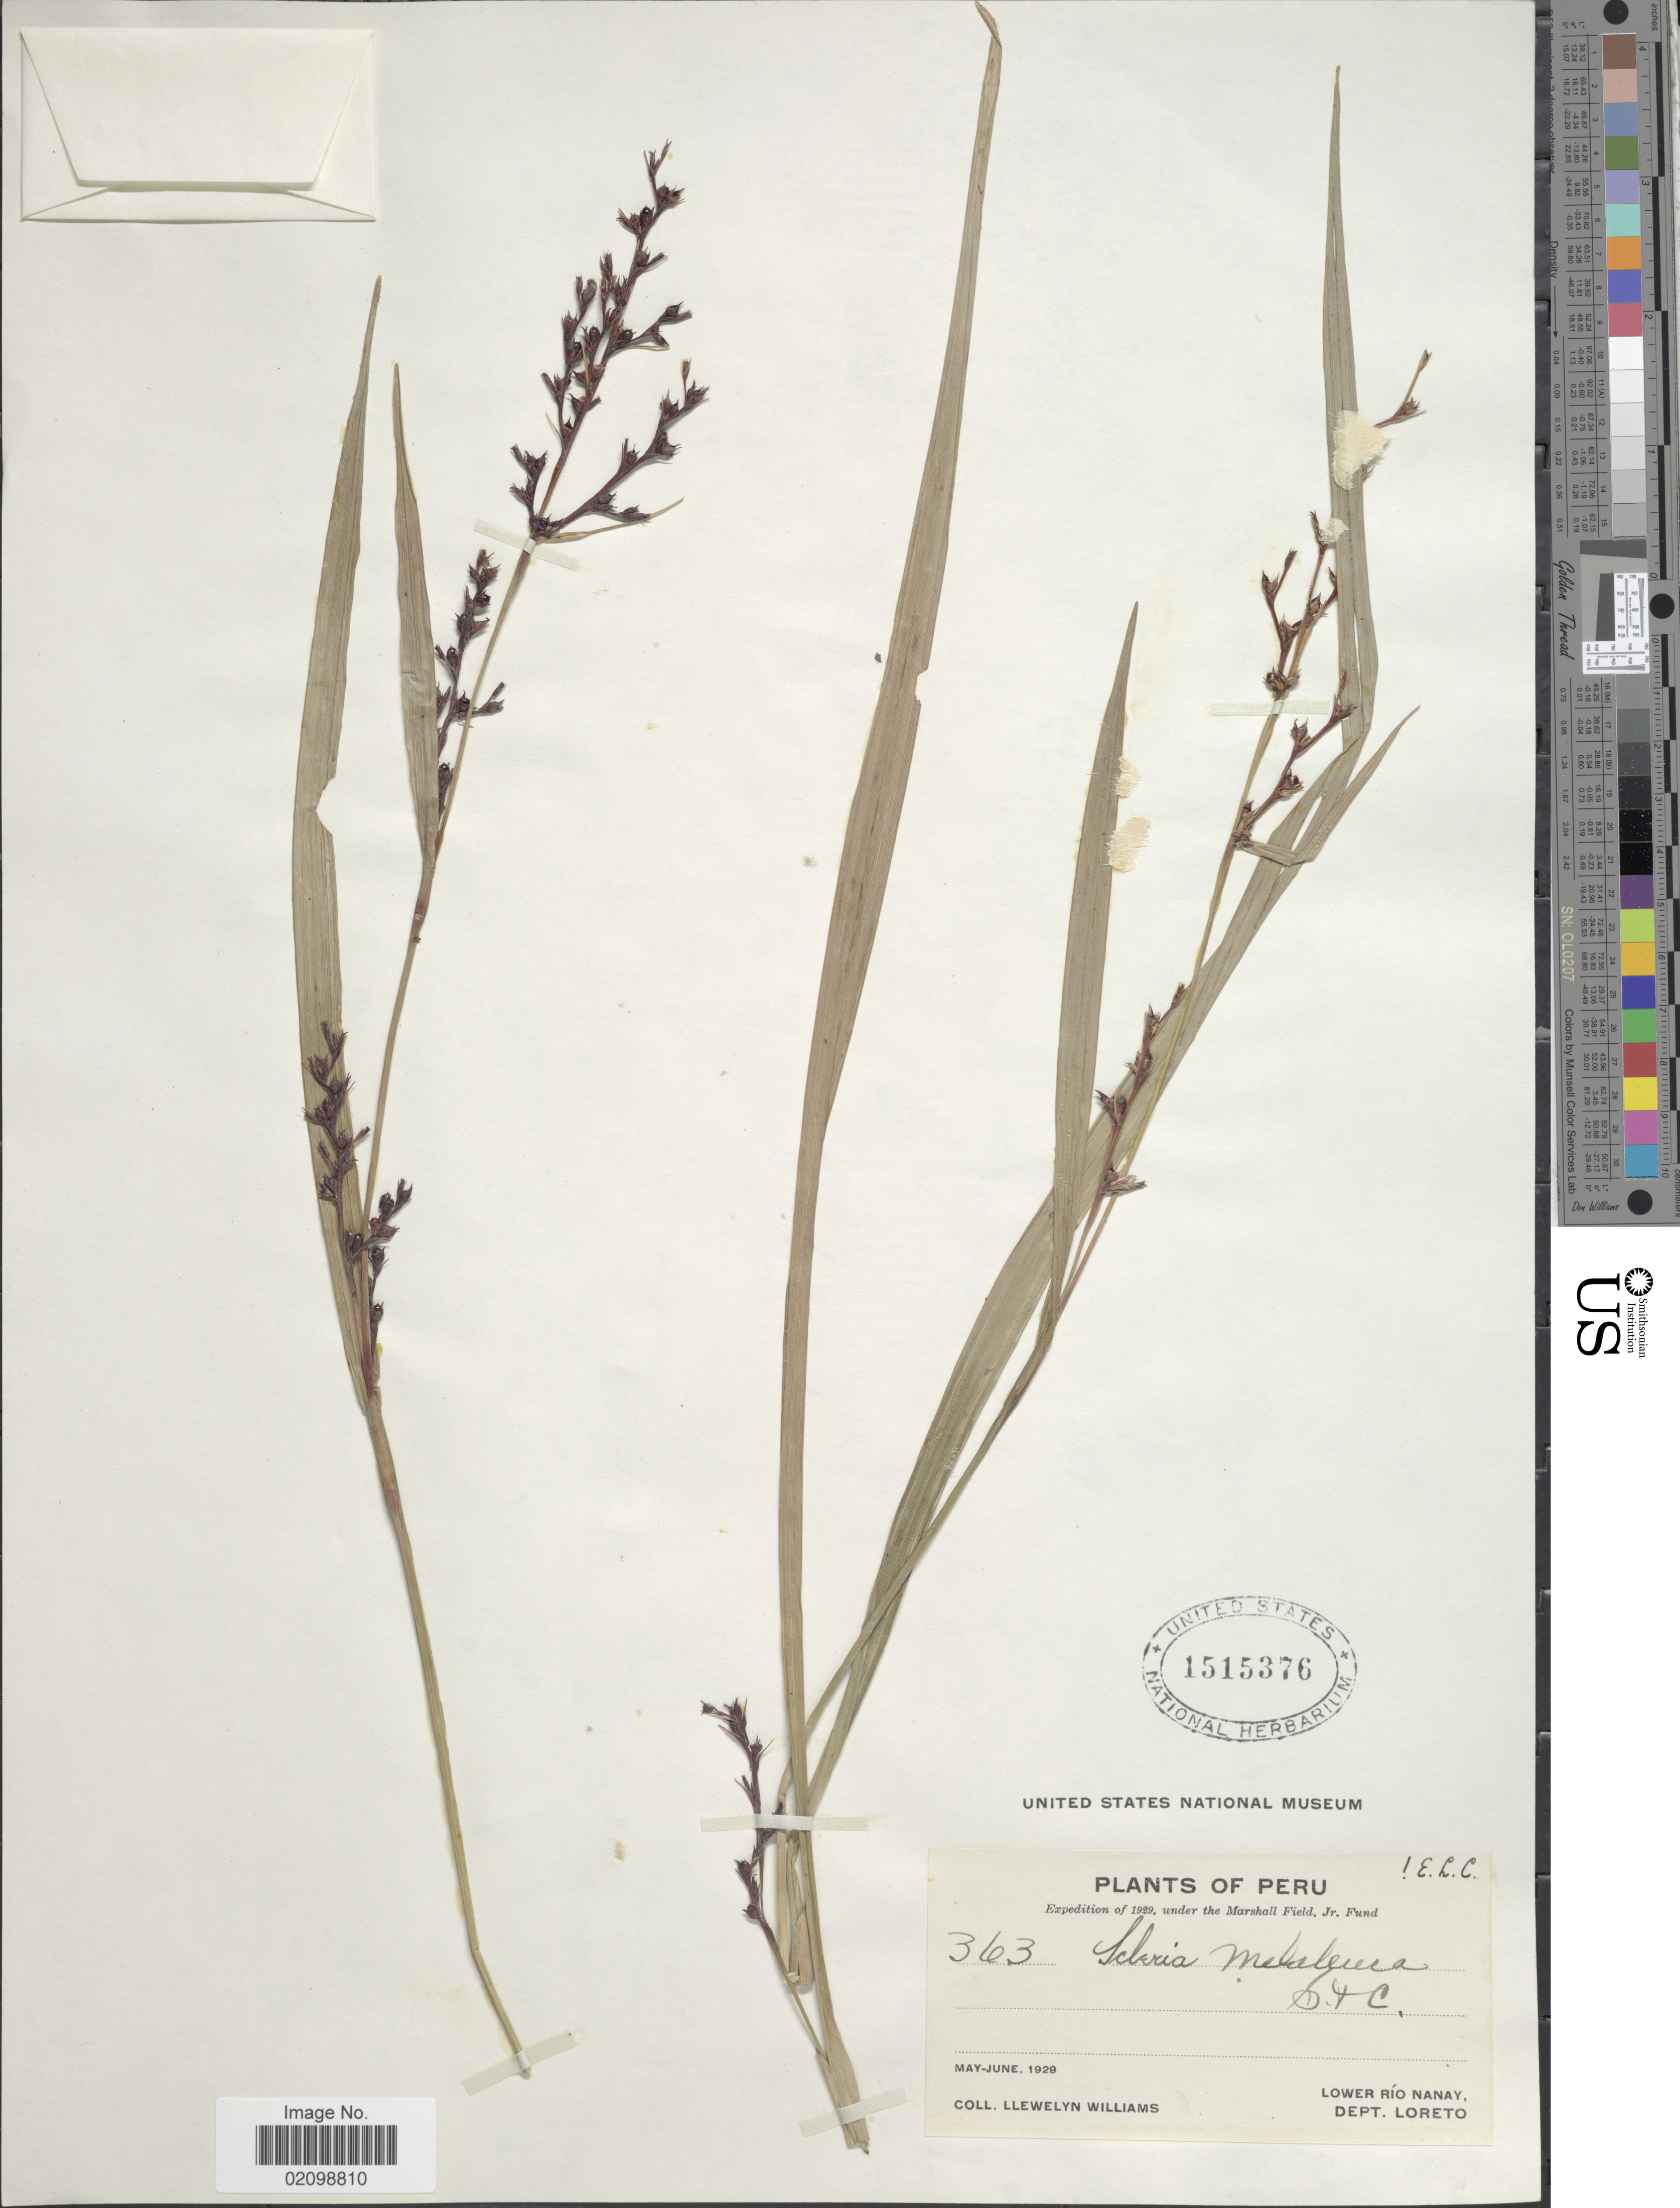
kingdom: Plantae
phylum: Tracheophyta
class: Liliopsida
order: Poales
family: Cyperaceae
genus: Scleria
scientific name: Scleria gaertneri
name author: Raddi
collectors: Ll. Williams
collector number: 363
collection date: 1929-05/1929-06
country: Peru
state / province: Loreto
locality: Lower Rio Nanay, Dept. Loreto.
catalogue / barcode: US 1515376